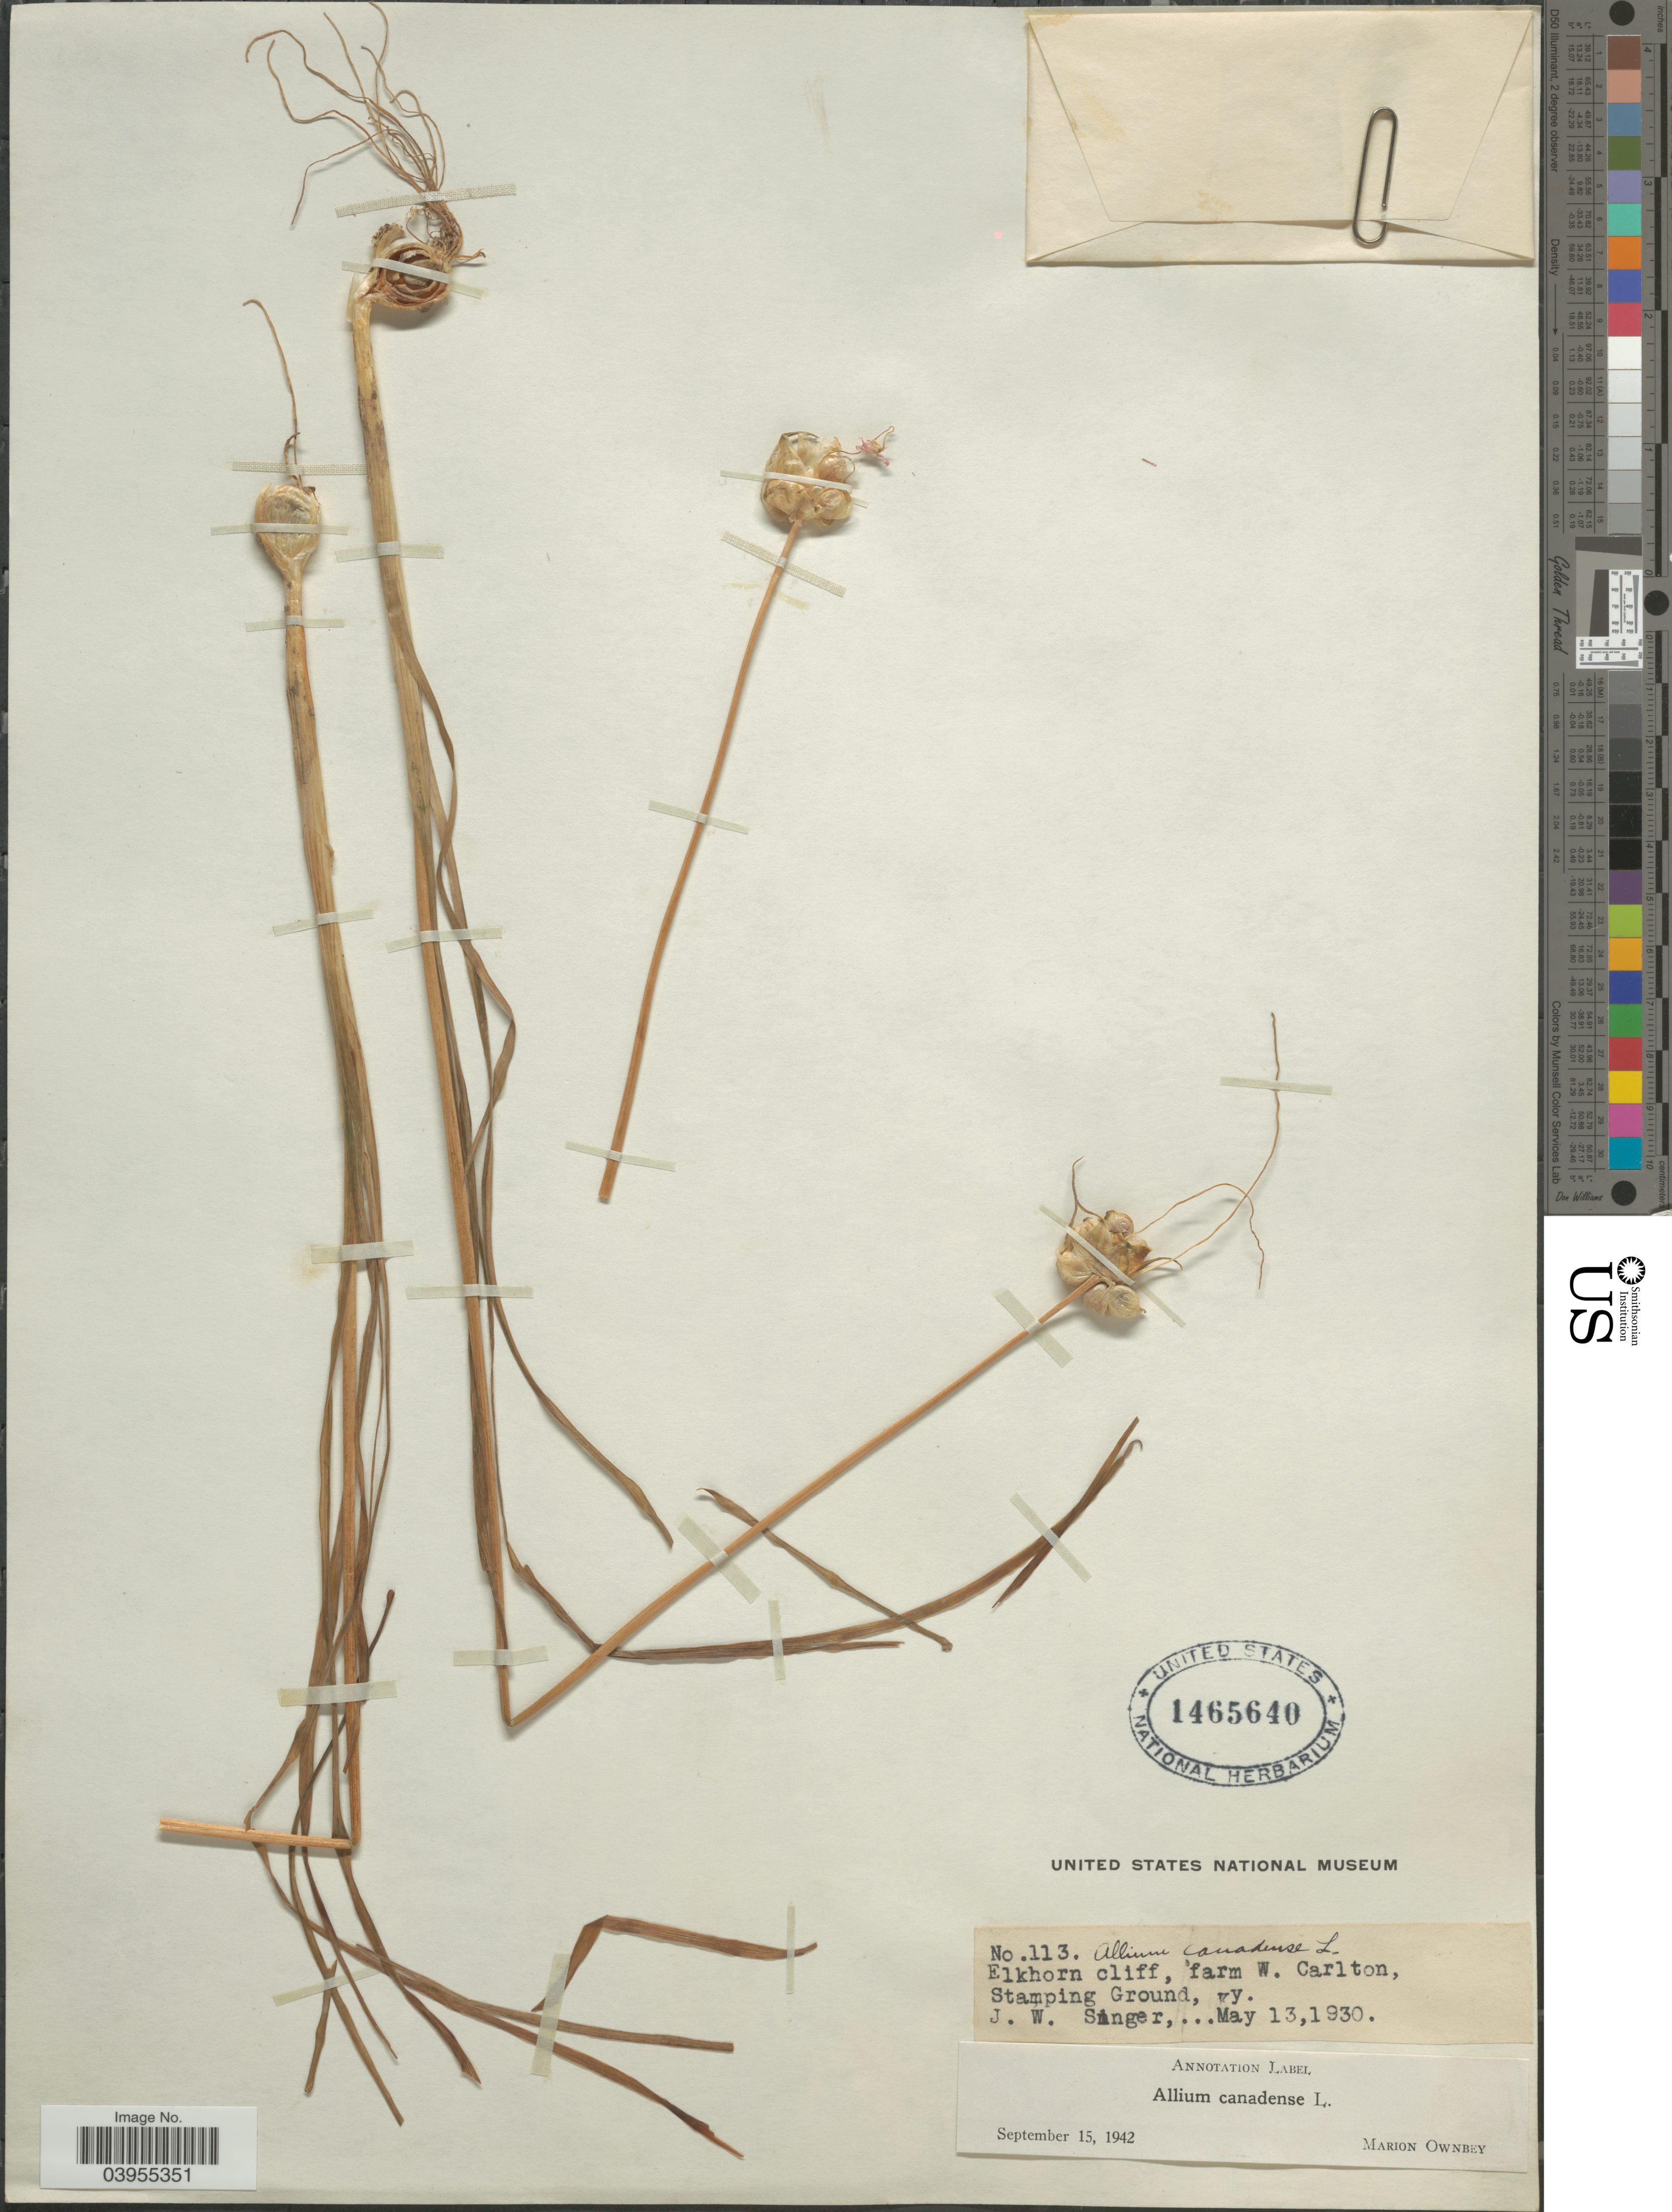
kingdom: Plantae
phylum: Tracheophyta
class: Liliopsida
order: Asparagales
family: Amaryllidaceae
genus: Allium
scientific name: Allium canadense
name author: L.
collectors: J. EW. Singer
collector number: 113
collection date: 1930-05-13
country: United States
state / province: Kentucky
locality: Elkhorn cliff, farm W. Carlton, Stamping Ground.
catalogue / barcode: US 1465640